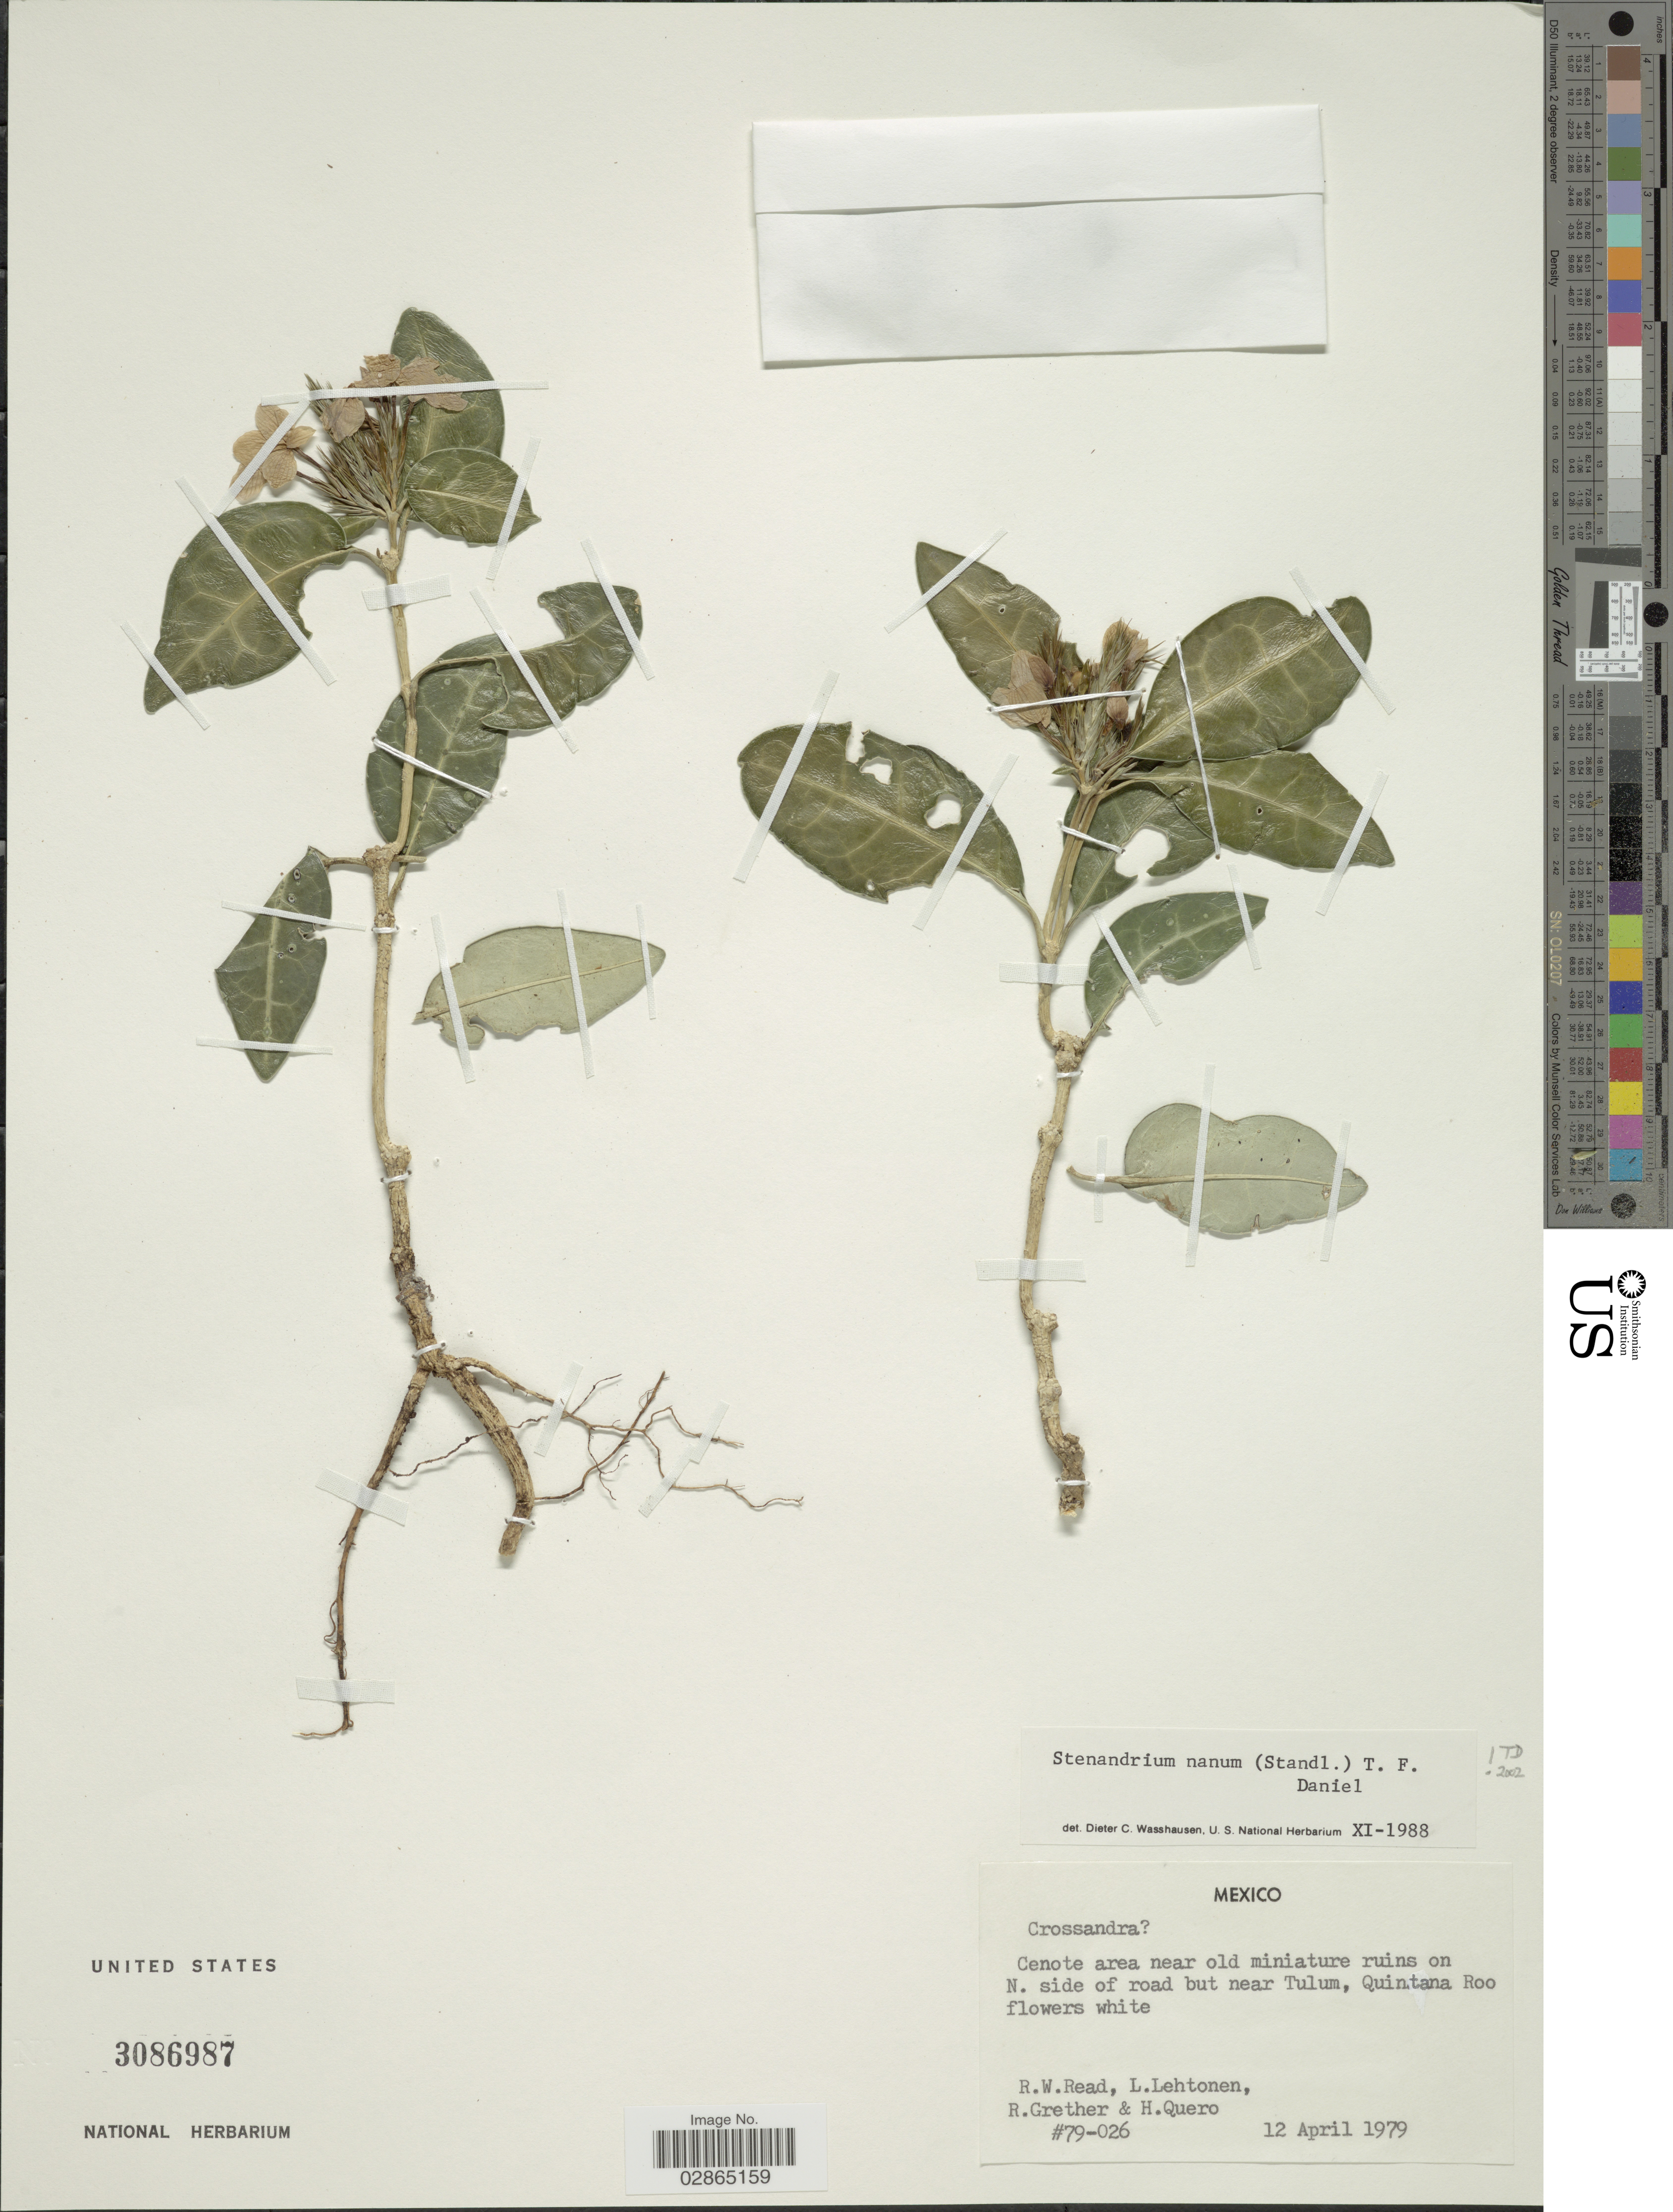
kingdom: Plantae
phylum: Tracheophyta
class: Magnoliopsida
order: Lamiales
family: Acanthaceae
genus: Stenandrium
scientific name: Stenandrium nanum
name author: (Standl.) T.F. Daniel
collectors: R. W. Read, L. Lehtonen, R. Grether & H. Quero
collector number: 79-026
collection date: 1979-04-12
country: Mexico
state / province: Quintana Roo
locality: Cenote area near old miniature ruins on N. side of road but near Tulum, Quintana Roo.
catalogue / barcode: US 3086987